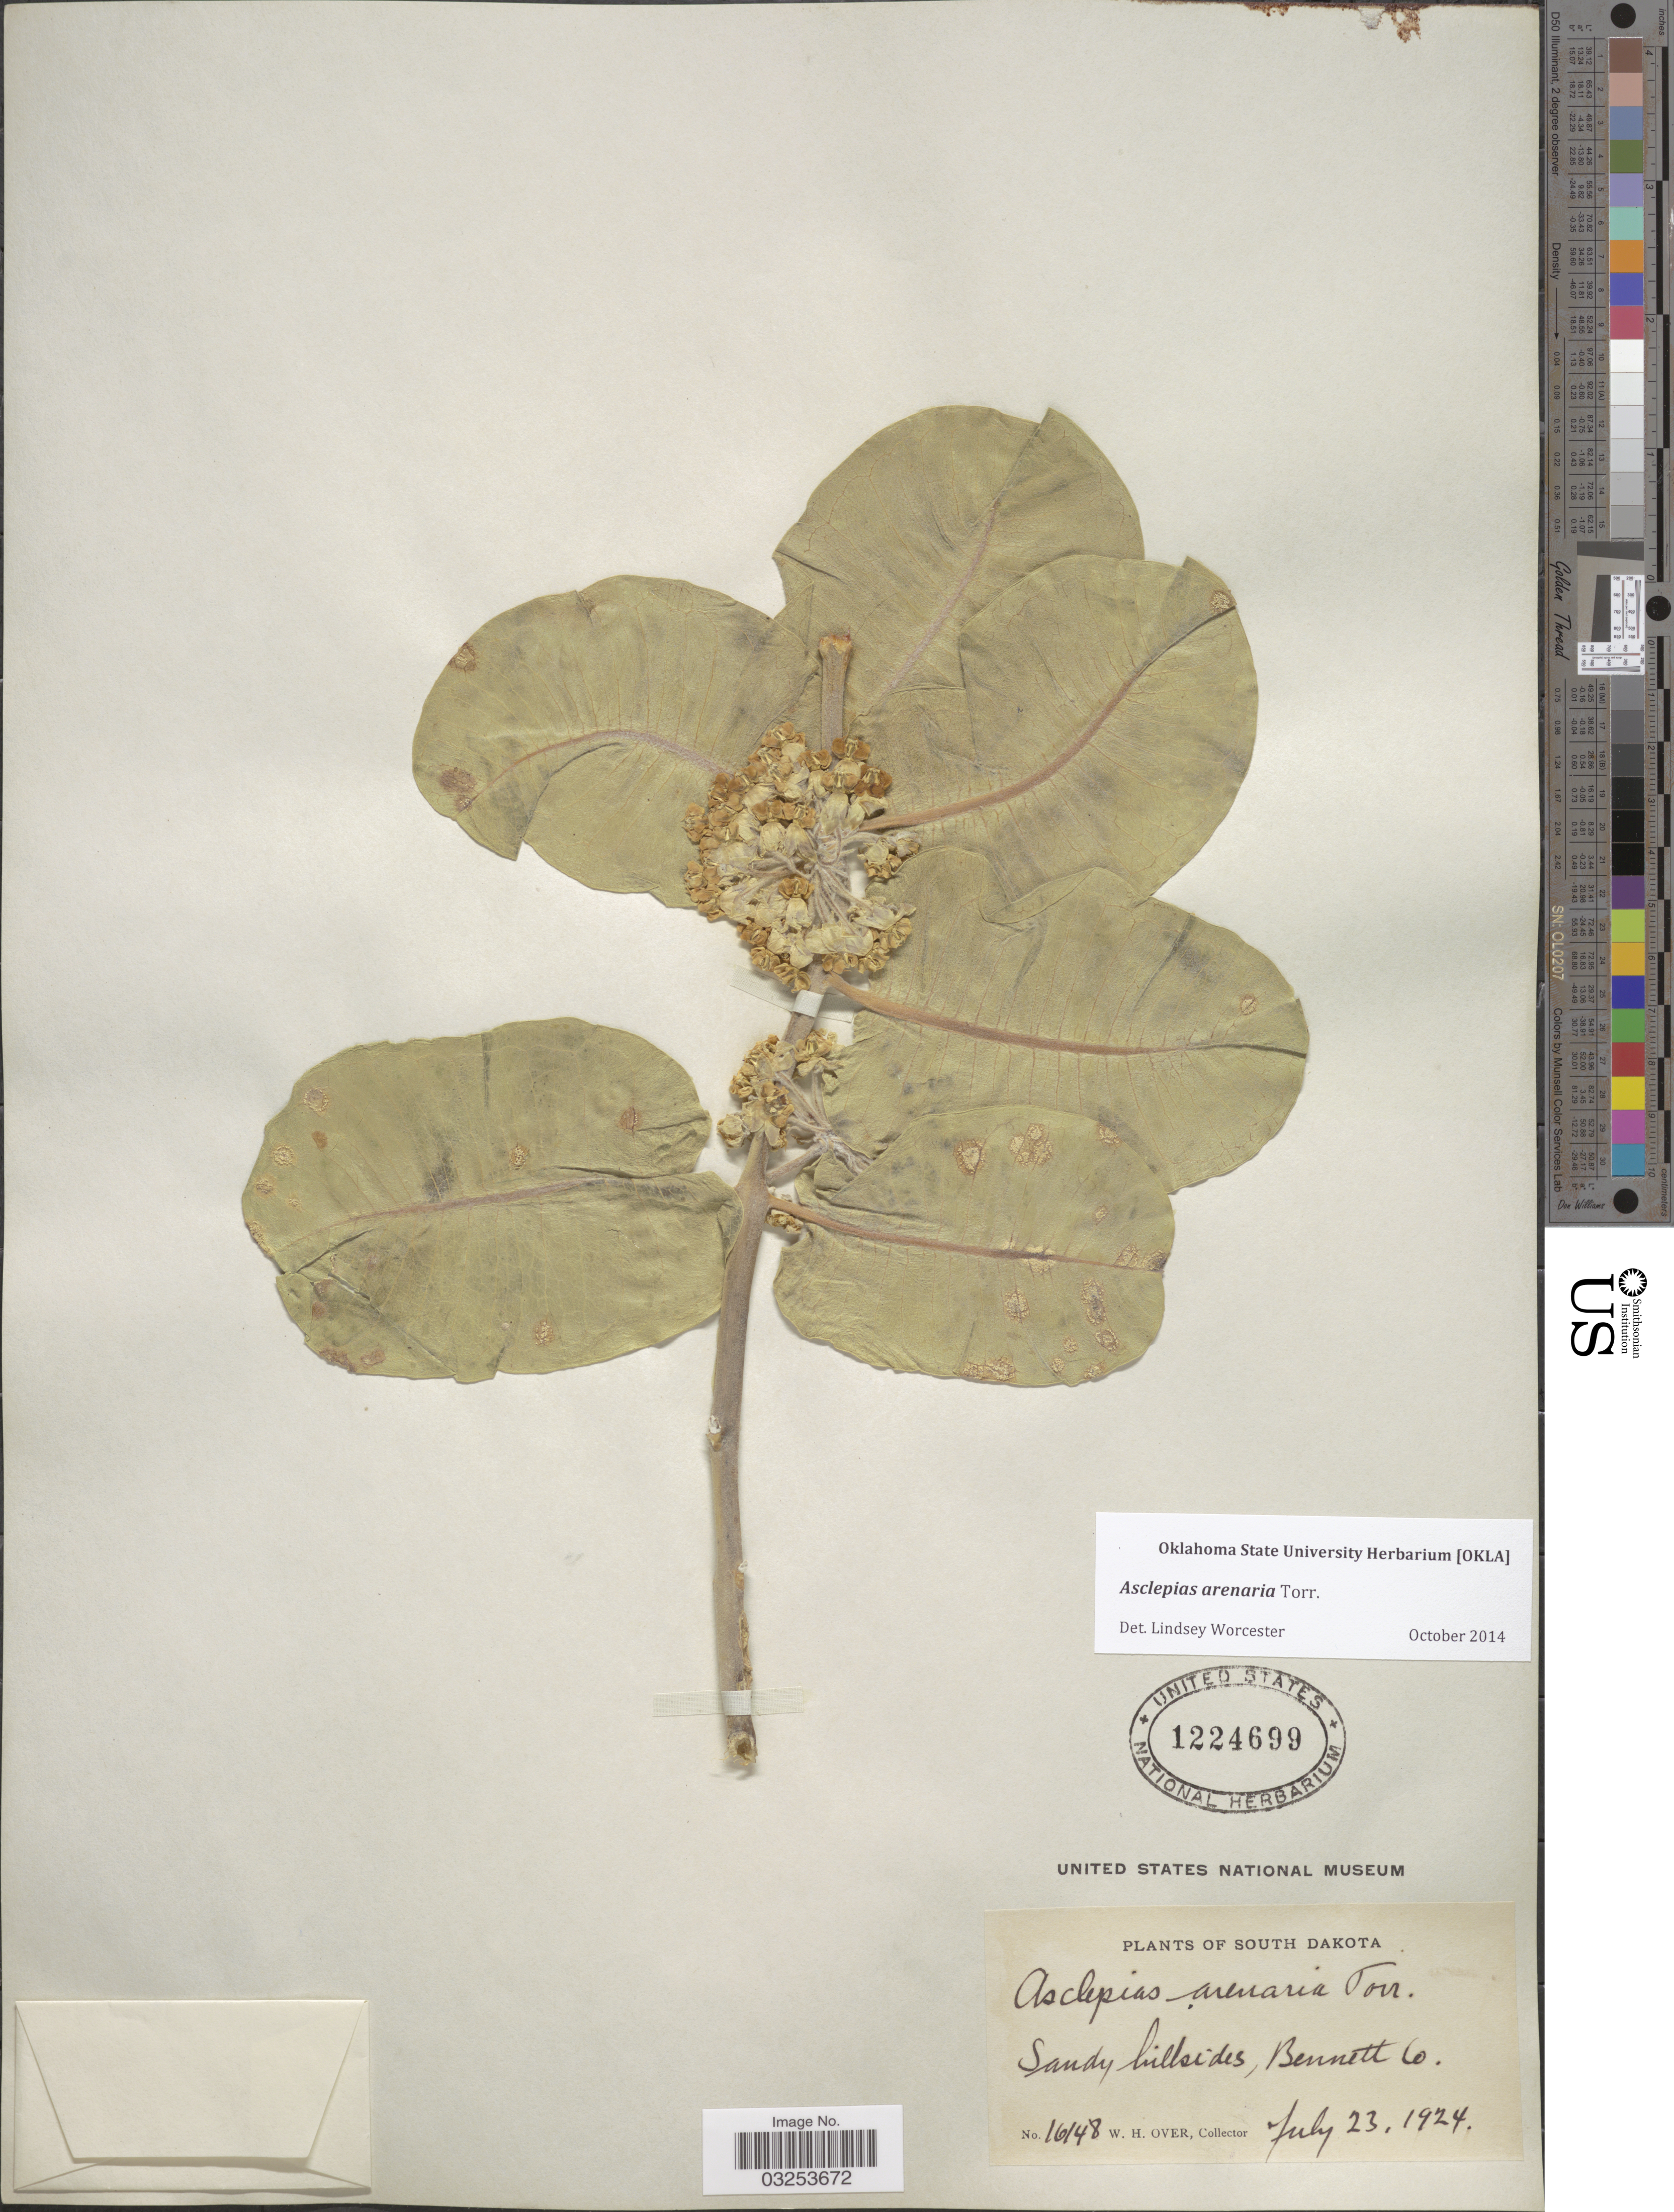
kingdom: Plantae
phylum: Tracheophyta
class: Magnoliopsida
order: Gentianales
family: Apocynaceae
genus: Asclepias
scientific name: Asclepias arenaria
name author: Torr.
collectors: W. Over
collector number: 16148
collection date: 1924-07-23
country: United States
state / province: South Dakota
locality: Bennett Co.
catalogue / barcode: US 1224699